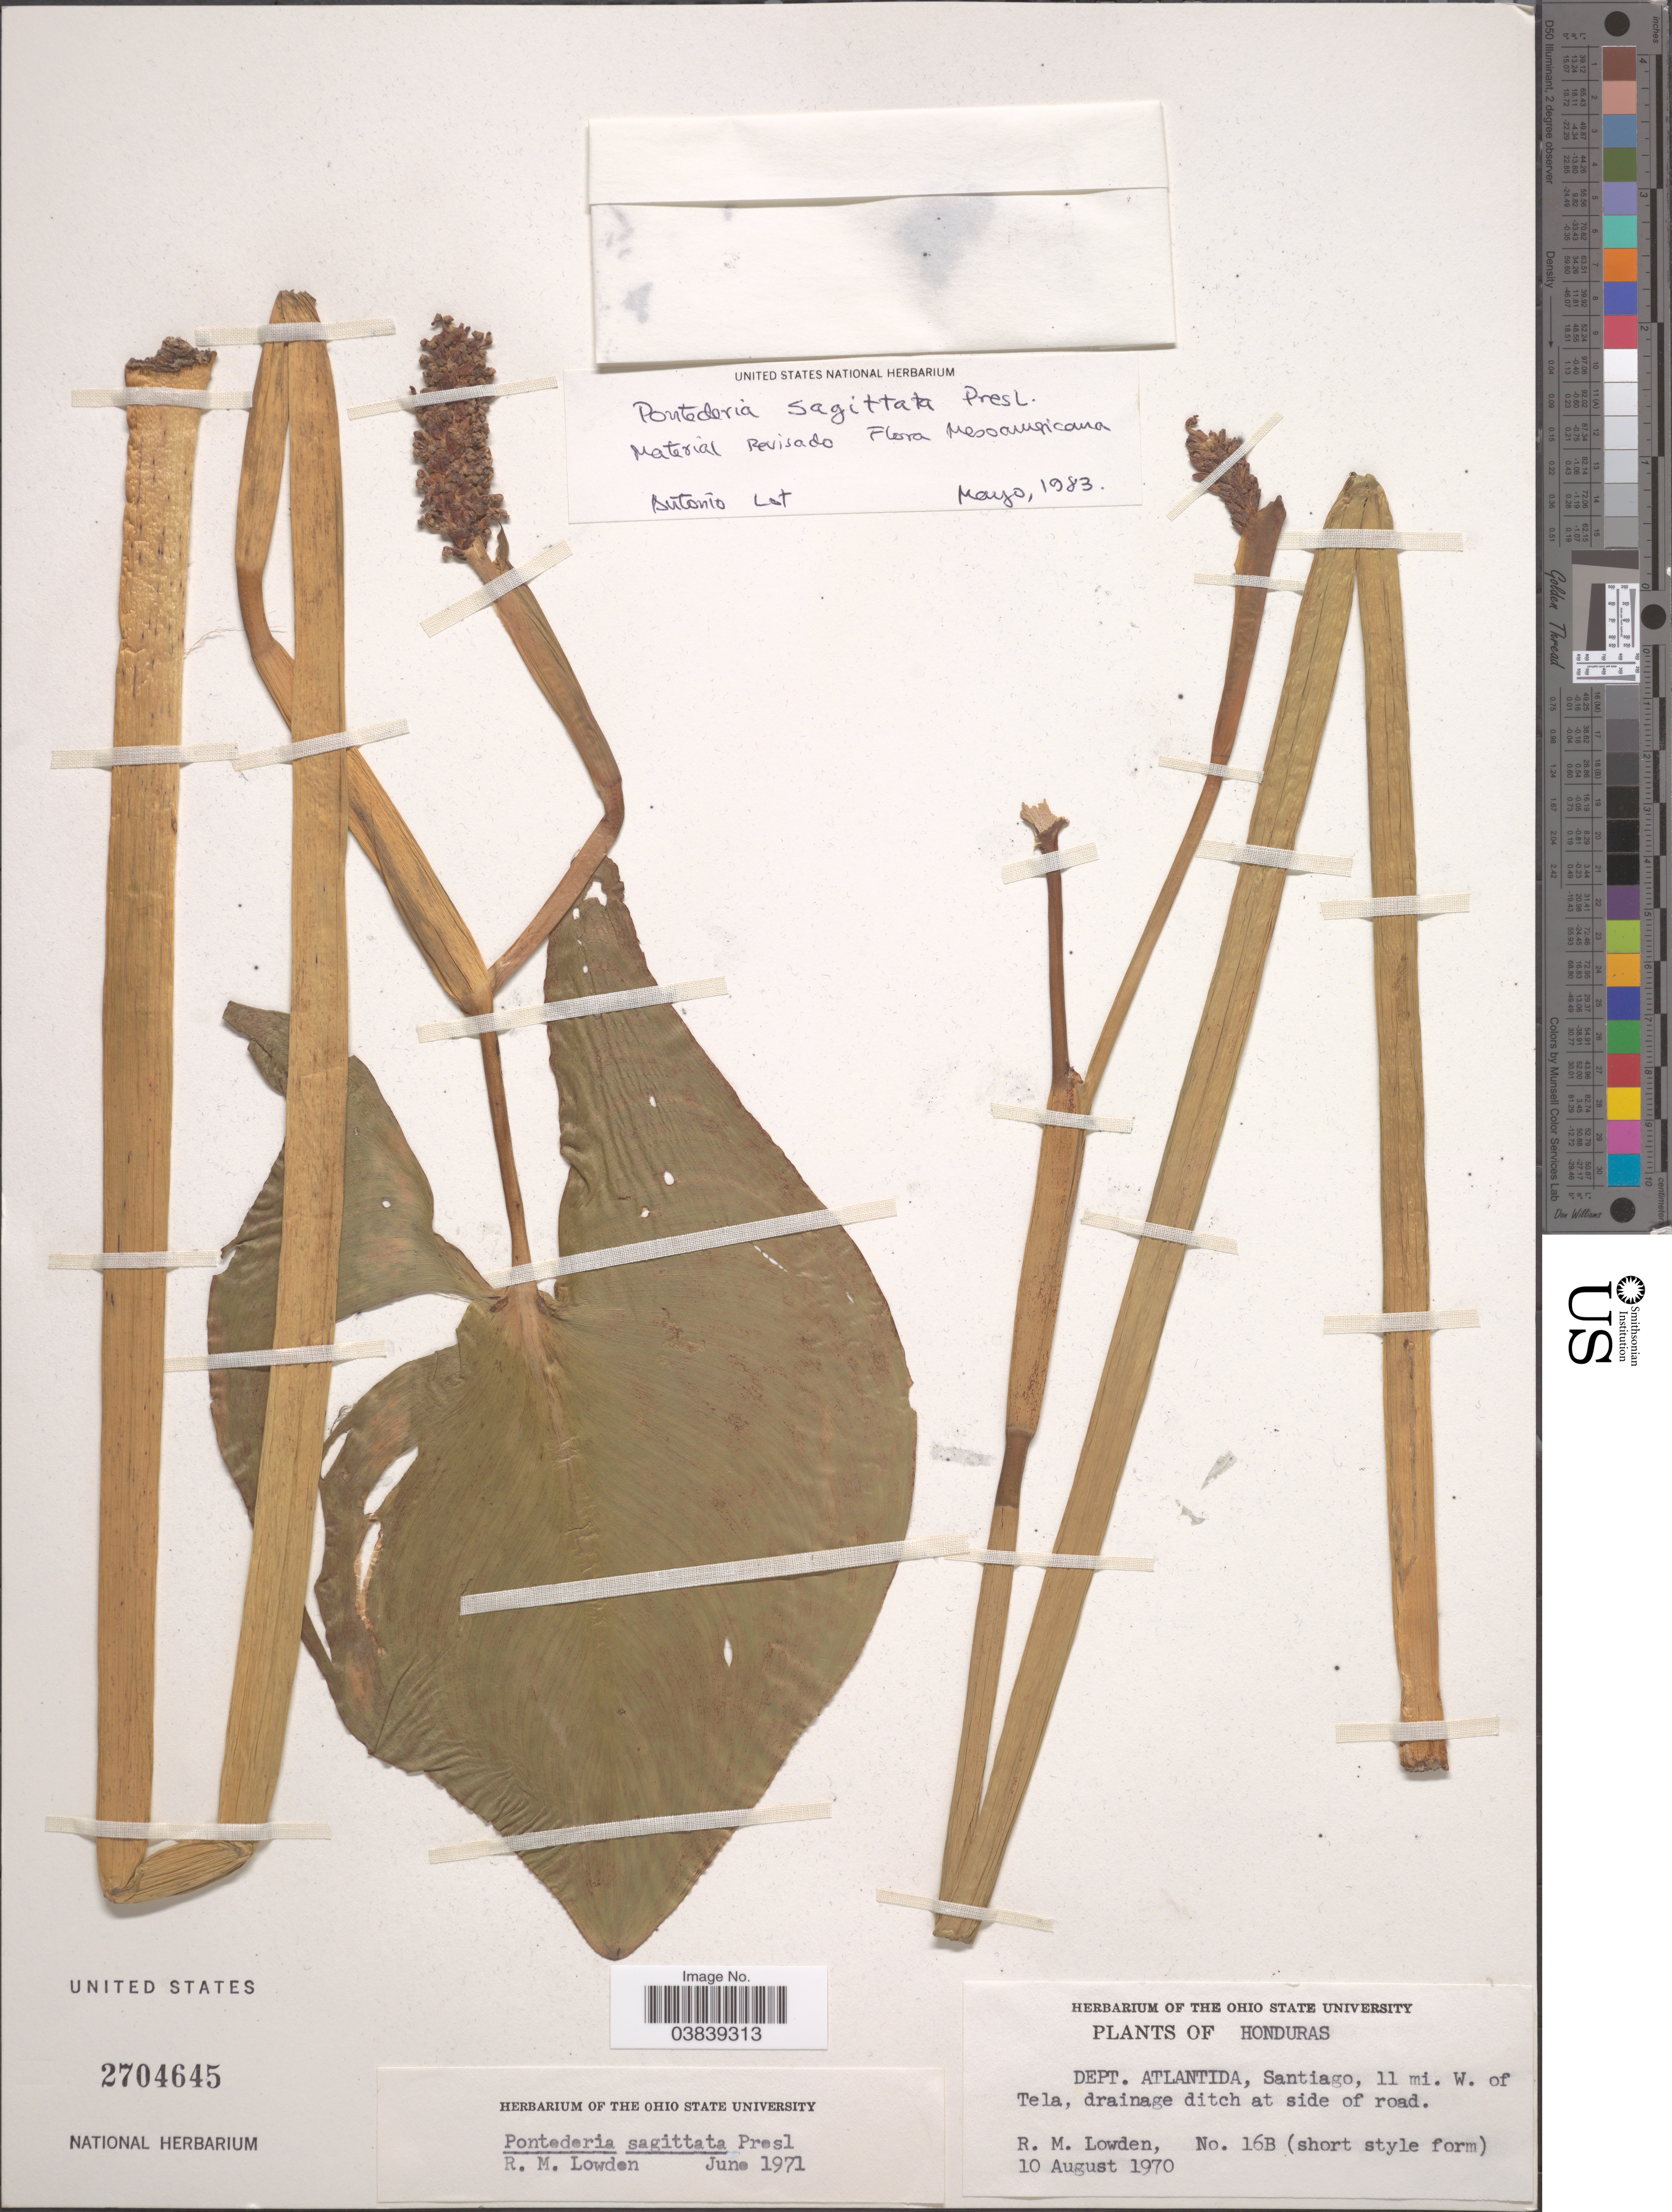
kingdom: Plantae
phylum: Tracheophyta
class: Liliopsida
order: Commelinales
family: Pontederiaceae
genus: Pontederia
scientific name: Pontederia sagittata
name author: C. Presl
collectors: R. Lowden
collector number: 16B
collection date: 1970-08-10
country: Honduras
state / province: Atlantida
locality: Dept. Atlantida, Santiago, 11 mi. W. of Tela.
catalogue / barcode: US 2704645